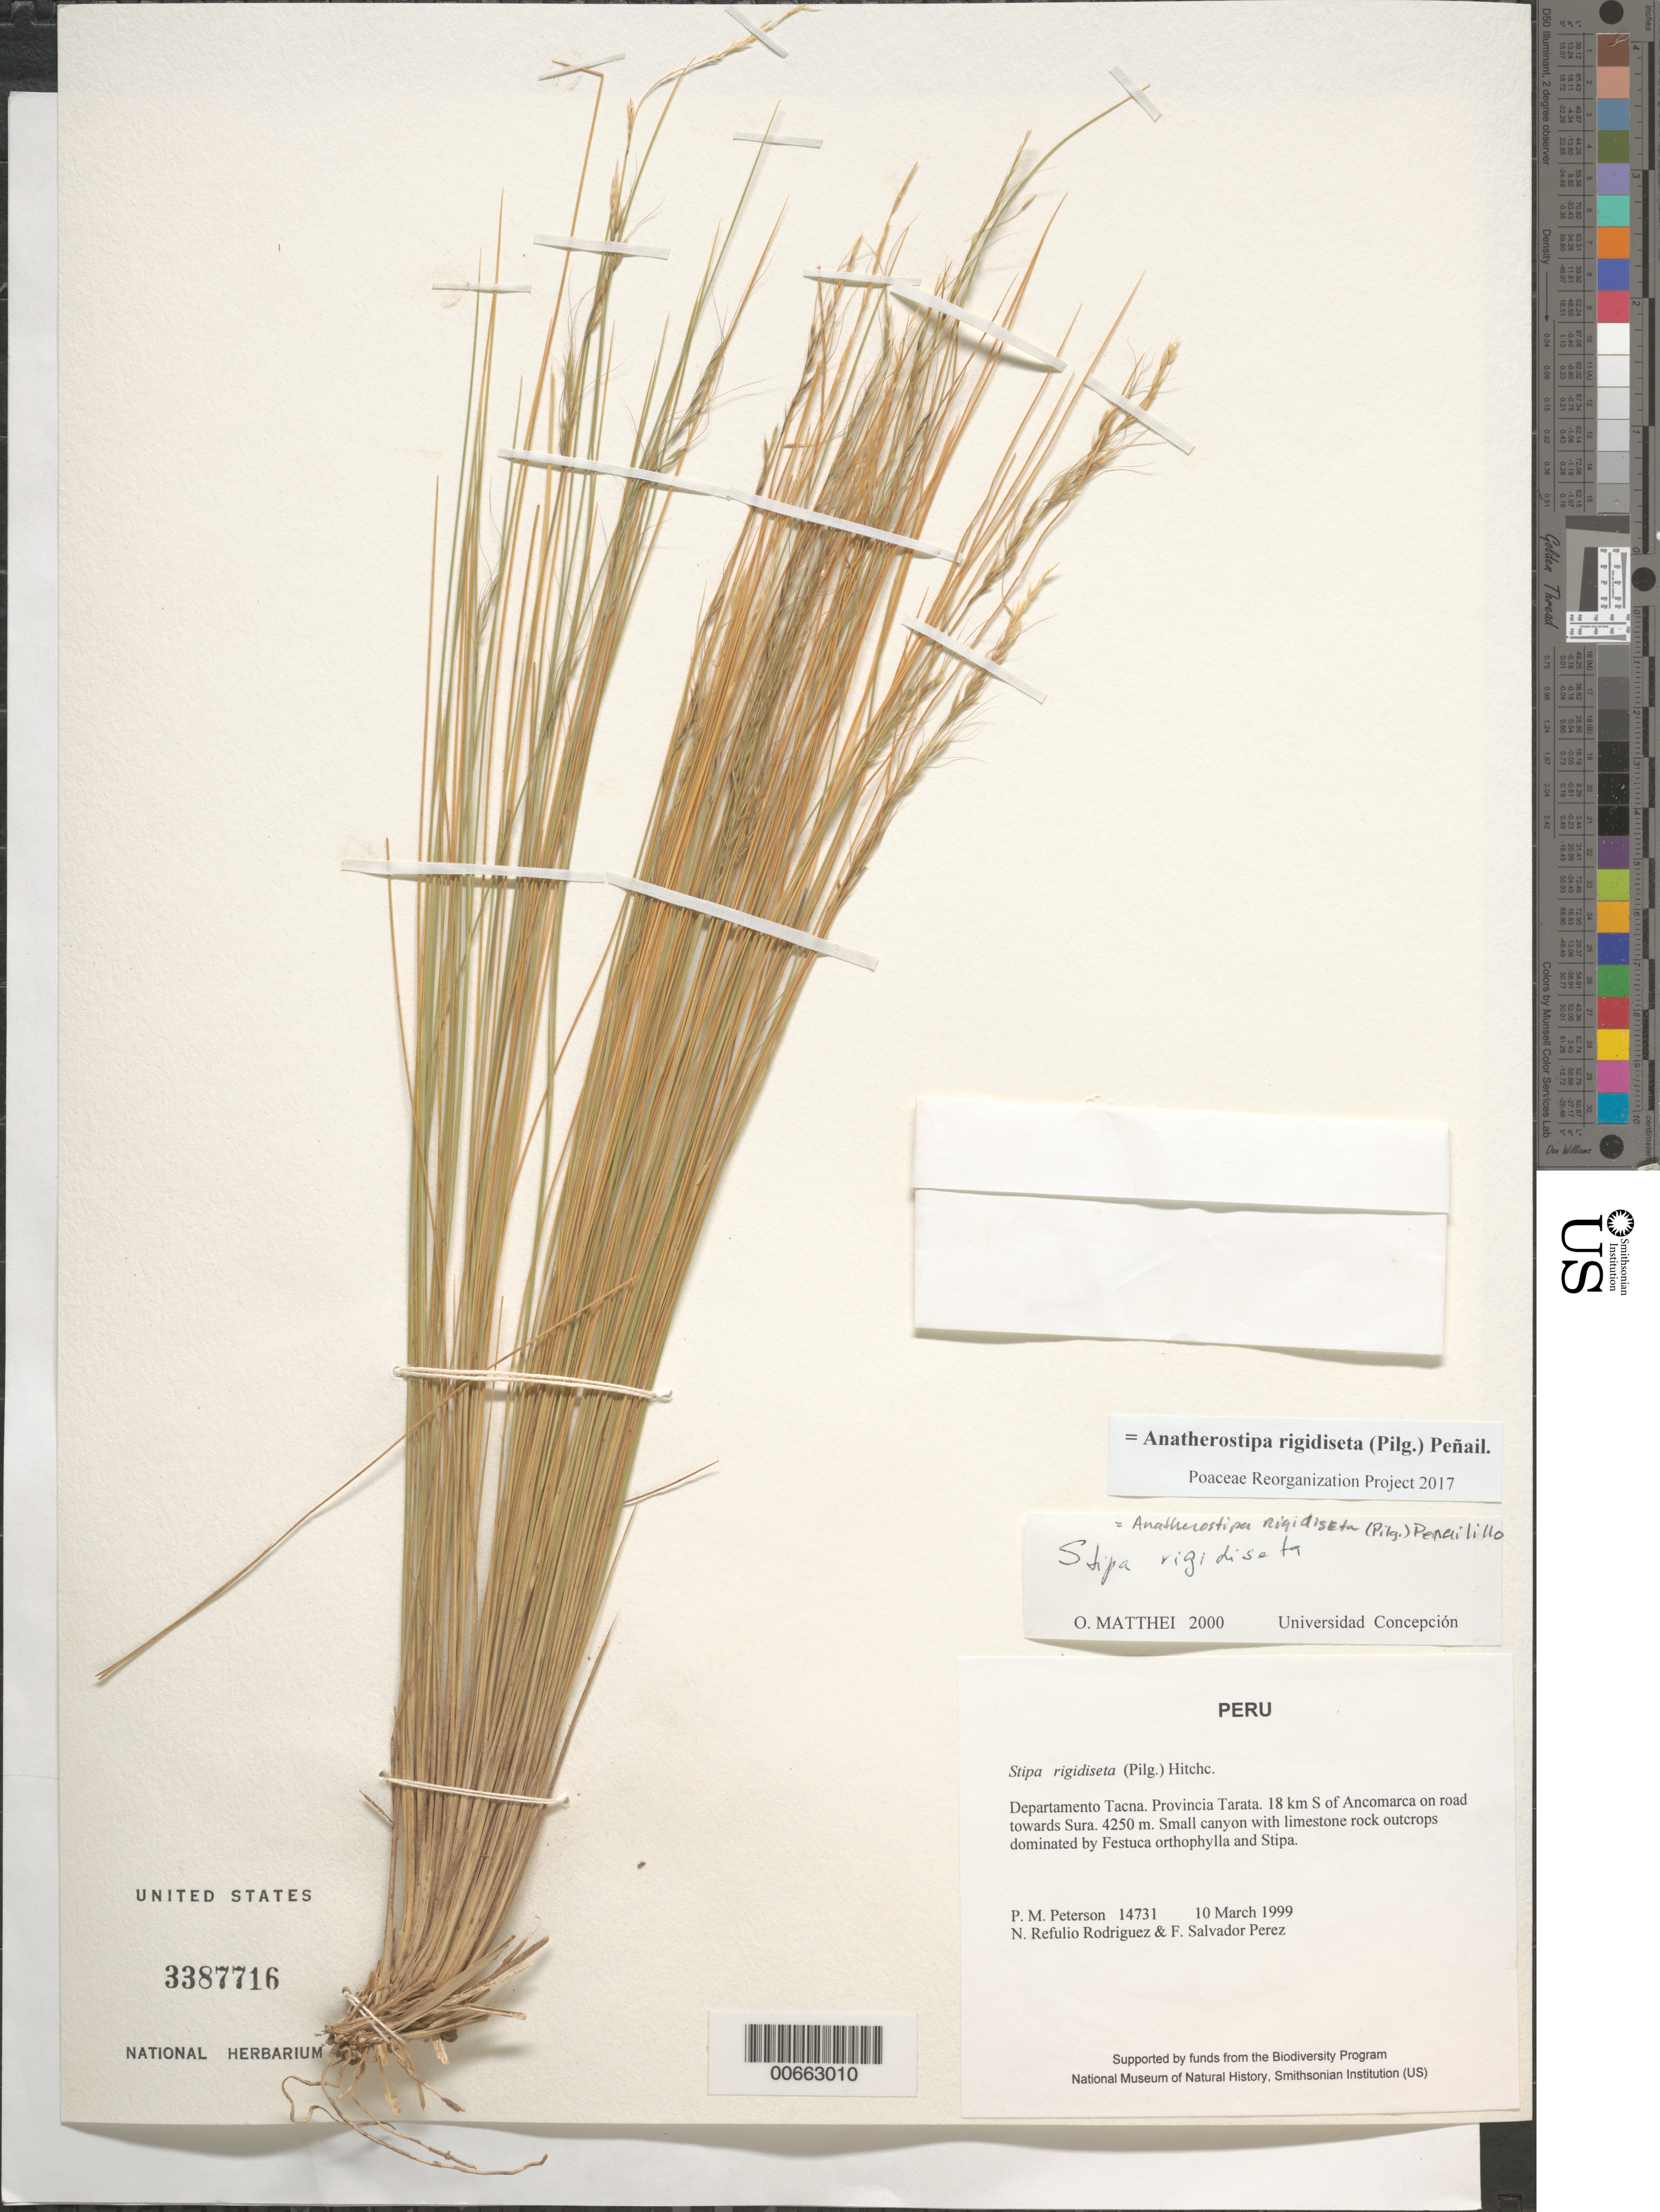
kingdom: Plantae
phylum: Tracheophyta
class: Liliopsida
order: Poales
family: Poaceae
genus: Anatherostipa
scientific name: Anatherostipa rigidiseta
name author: (Pilg.) Peñailillo B.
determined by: Matthei, O. R.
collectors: P. M. Peterson, N. Refulio-Rodríguez & F. Salvador Perez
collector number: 14731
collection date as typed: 10 Mar 1999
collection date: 1999-03-10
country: Peru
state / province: Tacna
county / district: Tarata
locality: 18 km S of Ancomarca on road towards Sura.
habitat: Small canyon with limestone rock outcrops dominated by Festuca orthophylla and Stipa.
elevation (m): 4250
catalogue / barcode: US 3387716